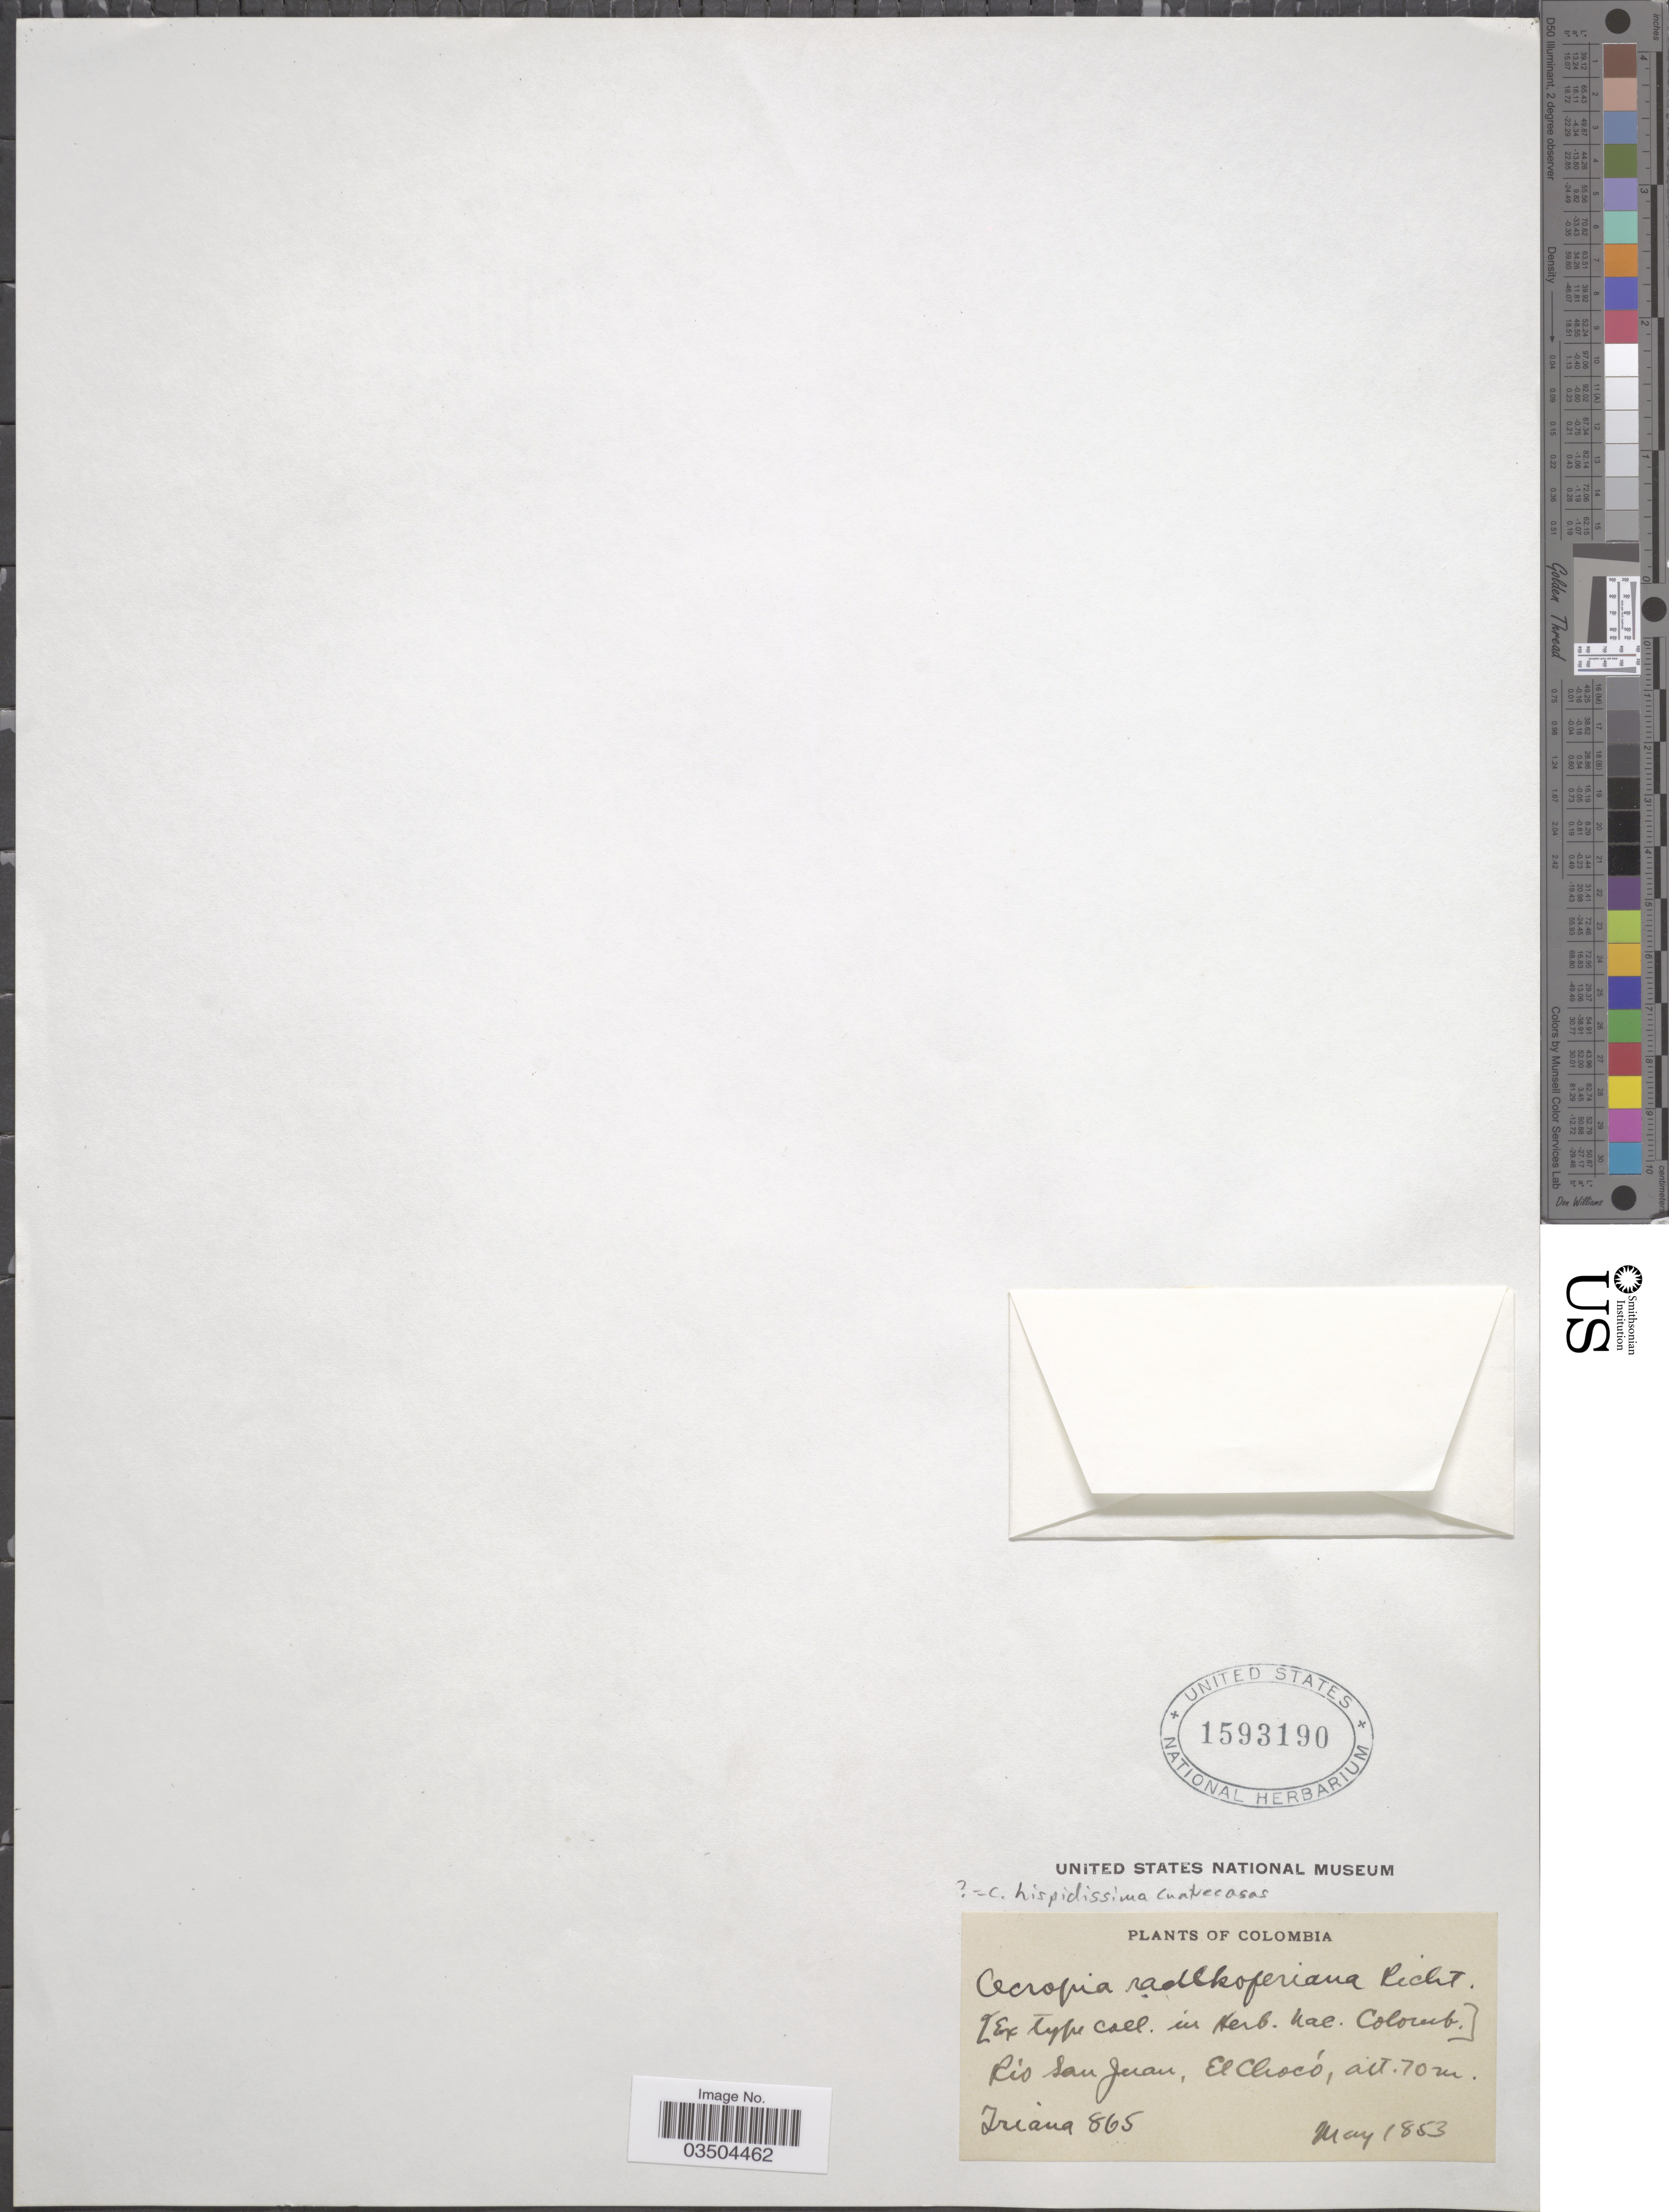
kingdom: Plantae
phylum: Tracheophyta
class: Magnoliopsida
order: Rosales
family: Urticaceae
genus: Cecropia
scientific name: Cecropia hispidissima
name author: Cuatrec.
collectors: Triana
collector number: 865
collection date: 1853-05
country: Colombia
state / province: Chocó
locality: Rio San Juan, El Chocó.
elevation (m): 70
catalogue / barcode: US 1593190